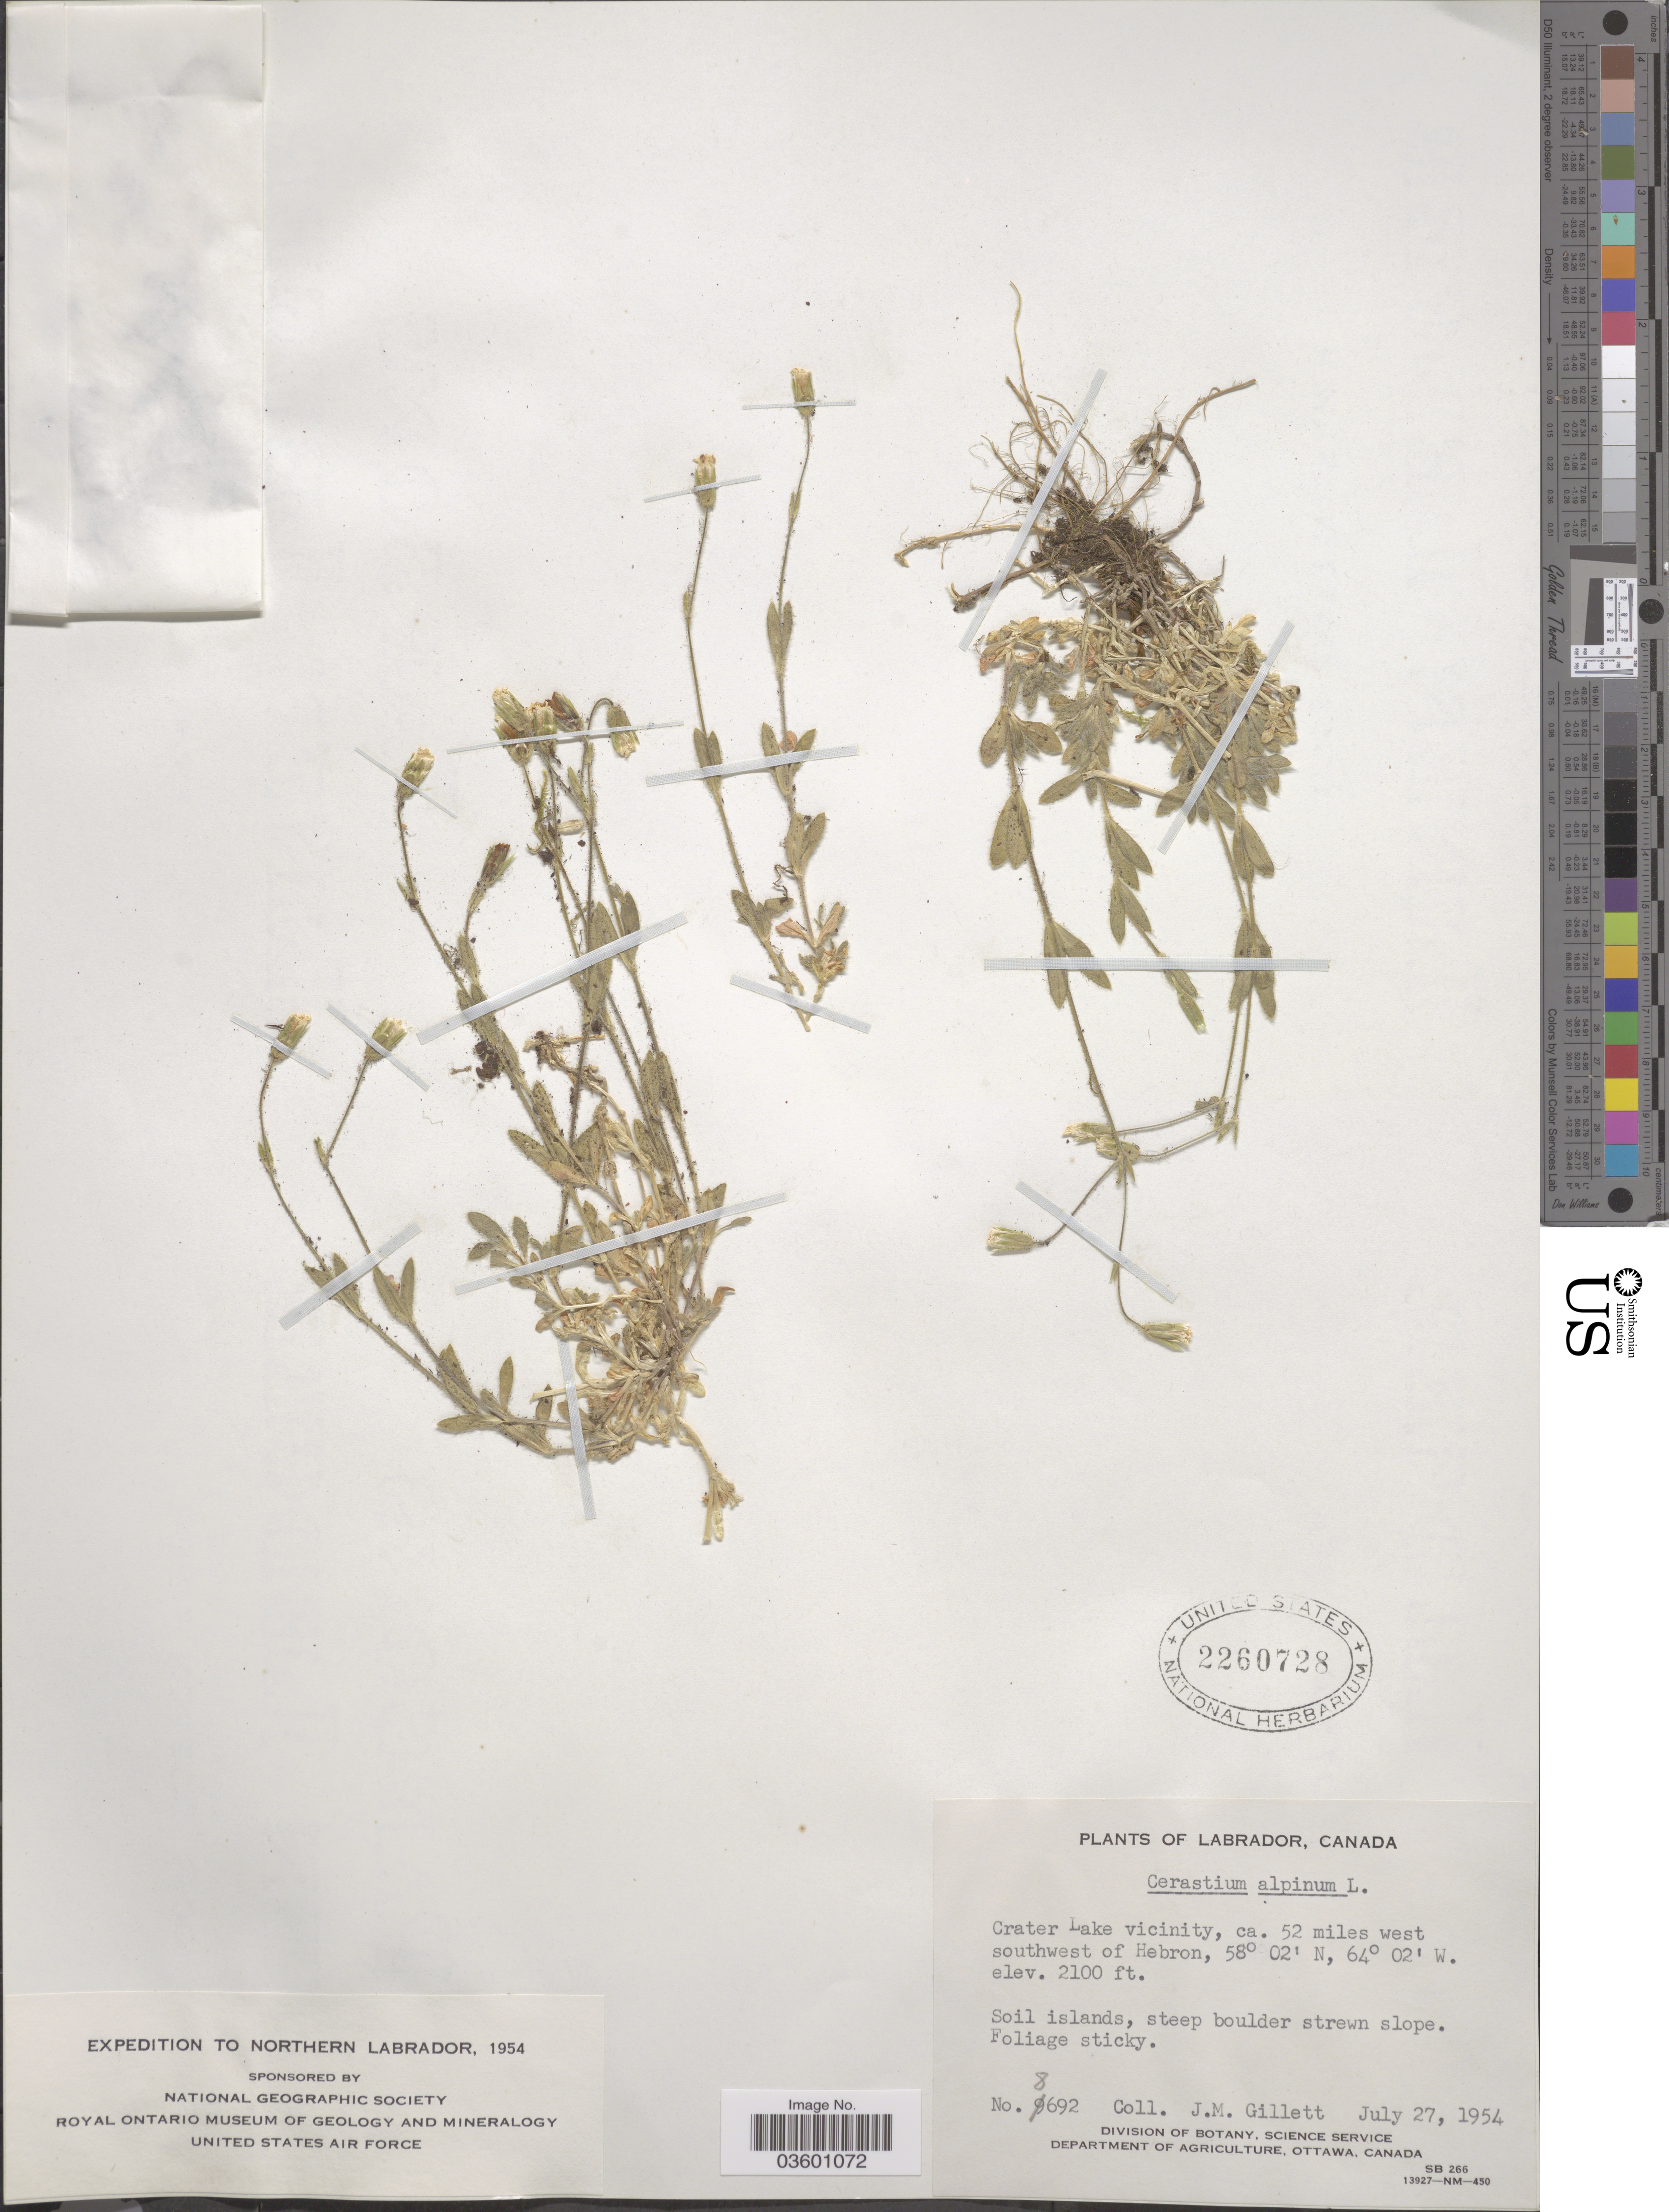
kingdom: Plantae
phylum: Tracheophyta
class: Magnoliopsida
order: Caryophyllales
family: Caryophyllaceae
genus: Cerastium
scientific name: Cerastium alpinum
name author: L.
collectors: J. M. Gillett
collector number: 8692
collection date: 1954-07-27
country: Canada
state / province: Newfoundland and Labrador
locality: Labrador. Crater Lake vicinity, ca. 52 miles west southwest of Hebron. Northern Labrador.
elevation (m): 640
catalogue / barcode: US 2260728